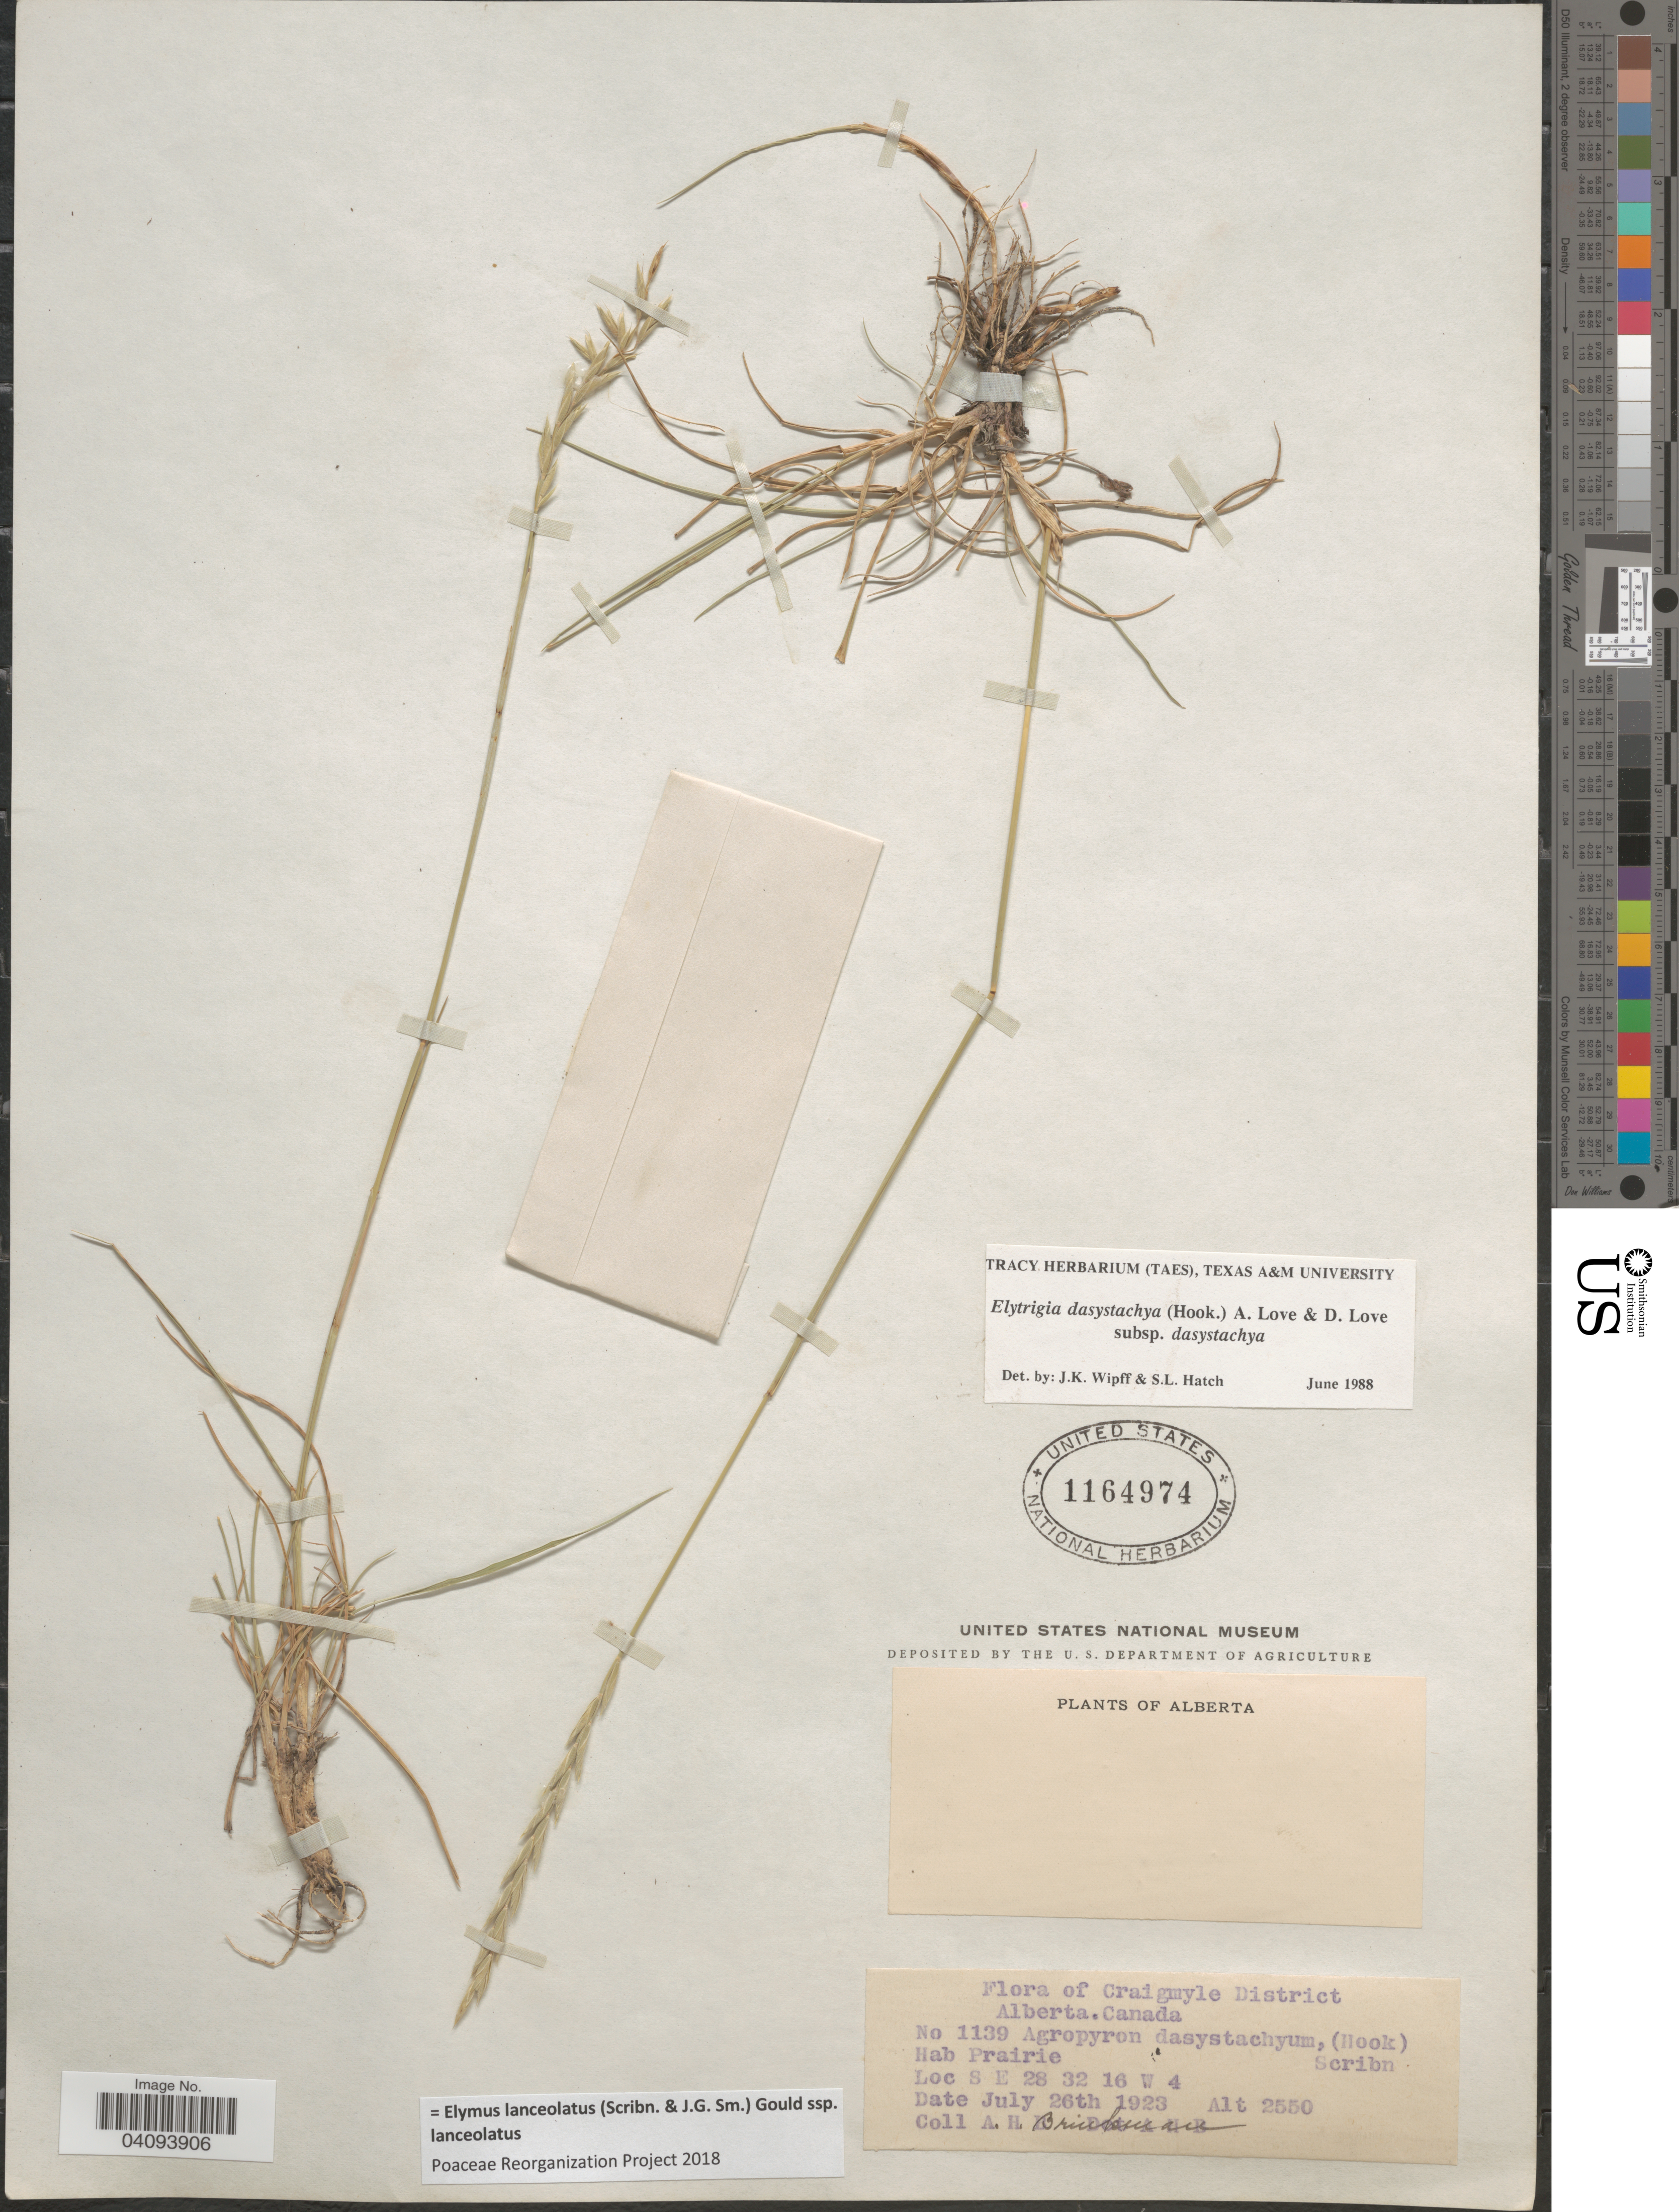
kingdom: Plantae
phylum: Tracheophyta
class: Liliopsida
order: Poales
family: Poaceae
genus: Elymus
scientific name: Elymus lanceolatus subsp. lanceolatus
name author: (Scribn. & J.G. Sm.) Gould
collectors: A. Brinkman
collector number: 1139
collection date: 1923-07-26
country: Canada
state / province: Alberta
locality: Craigmyle District. S E 28 32 16 W 4.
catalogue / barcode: US 1164974